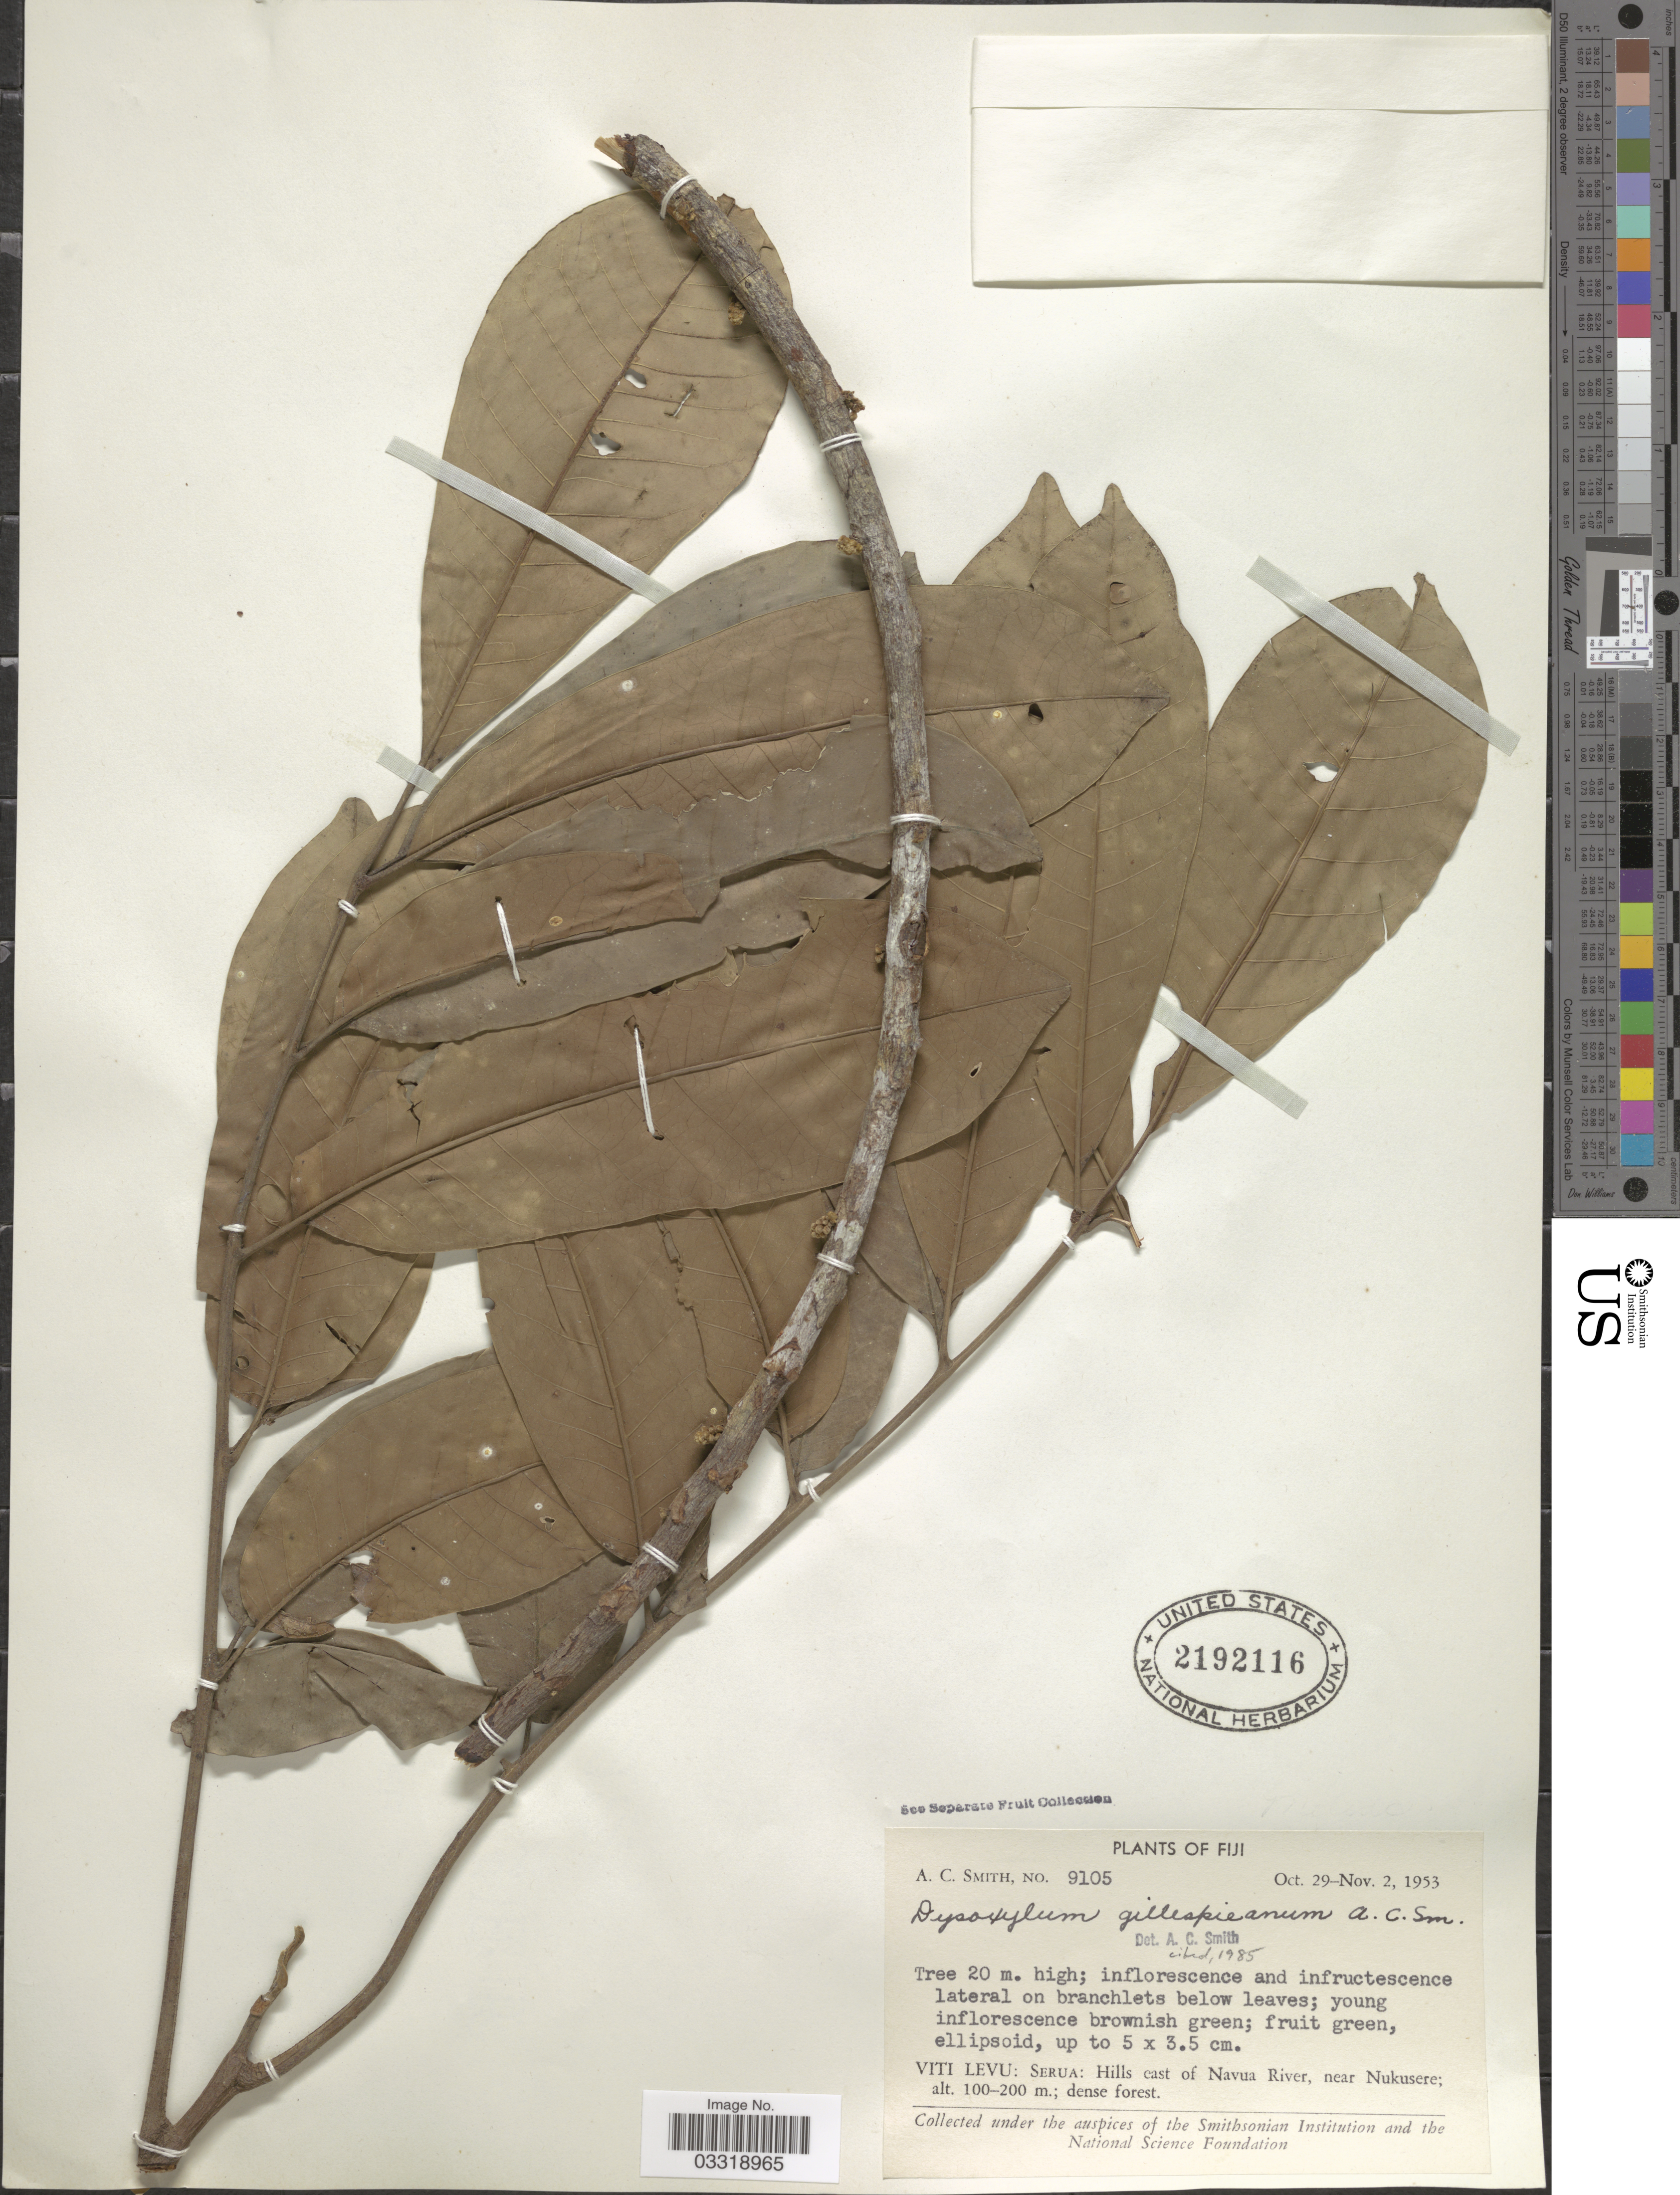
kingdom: Plantae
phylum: Tracheophyta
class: Magnoliopsida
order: Sapindales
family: Meliaceae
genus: Epicharis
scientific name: Epicharis gillespieana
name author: (A.C. Sm.) Holzmeyer & Hauenschild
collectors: A. C. Smith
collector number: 9105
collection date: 1953-10-29/1953-11-02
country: Fiji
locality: Viti Levu: Serua: Hills east of Navua River, near Nukusere.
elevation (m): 100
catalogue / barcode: US 2192116